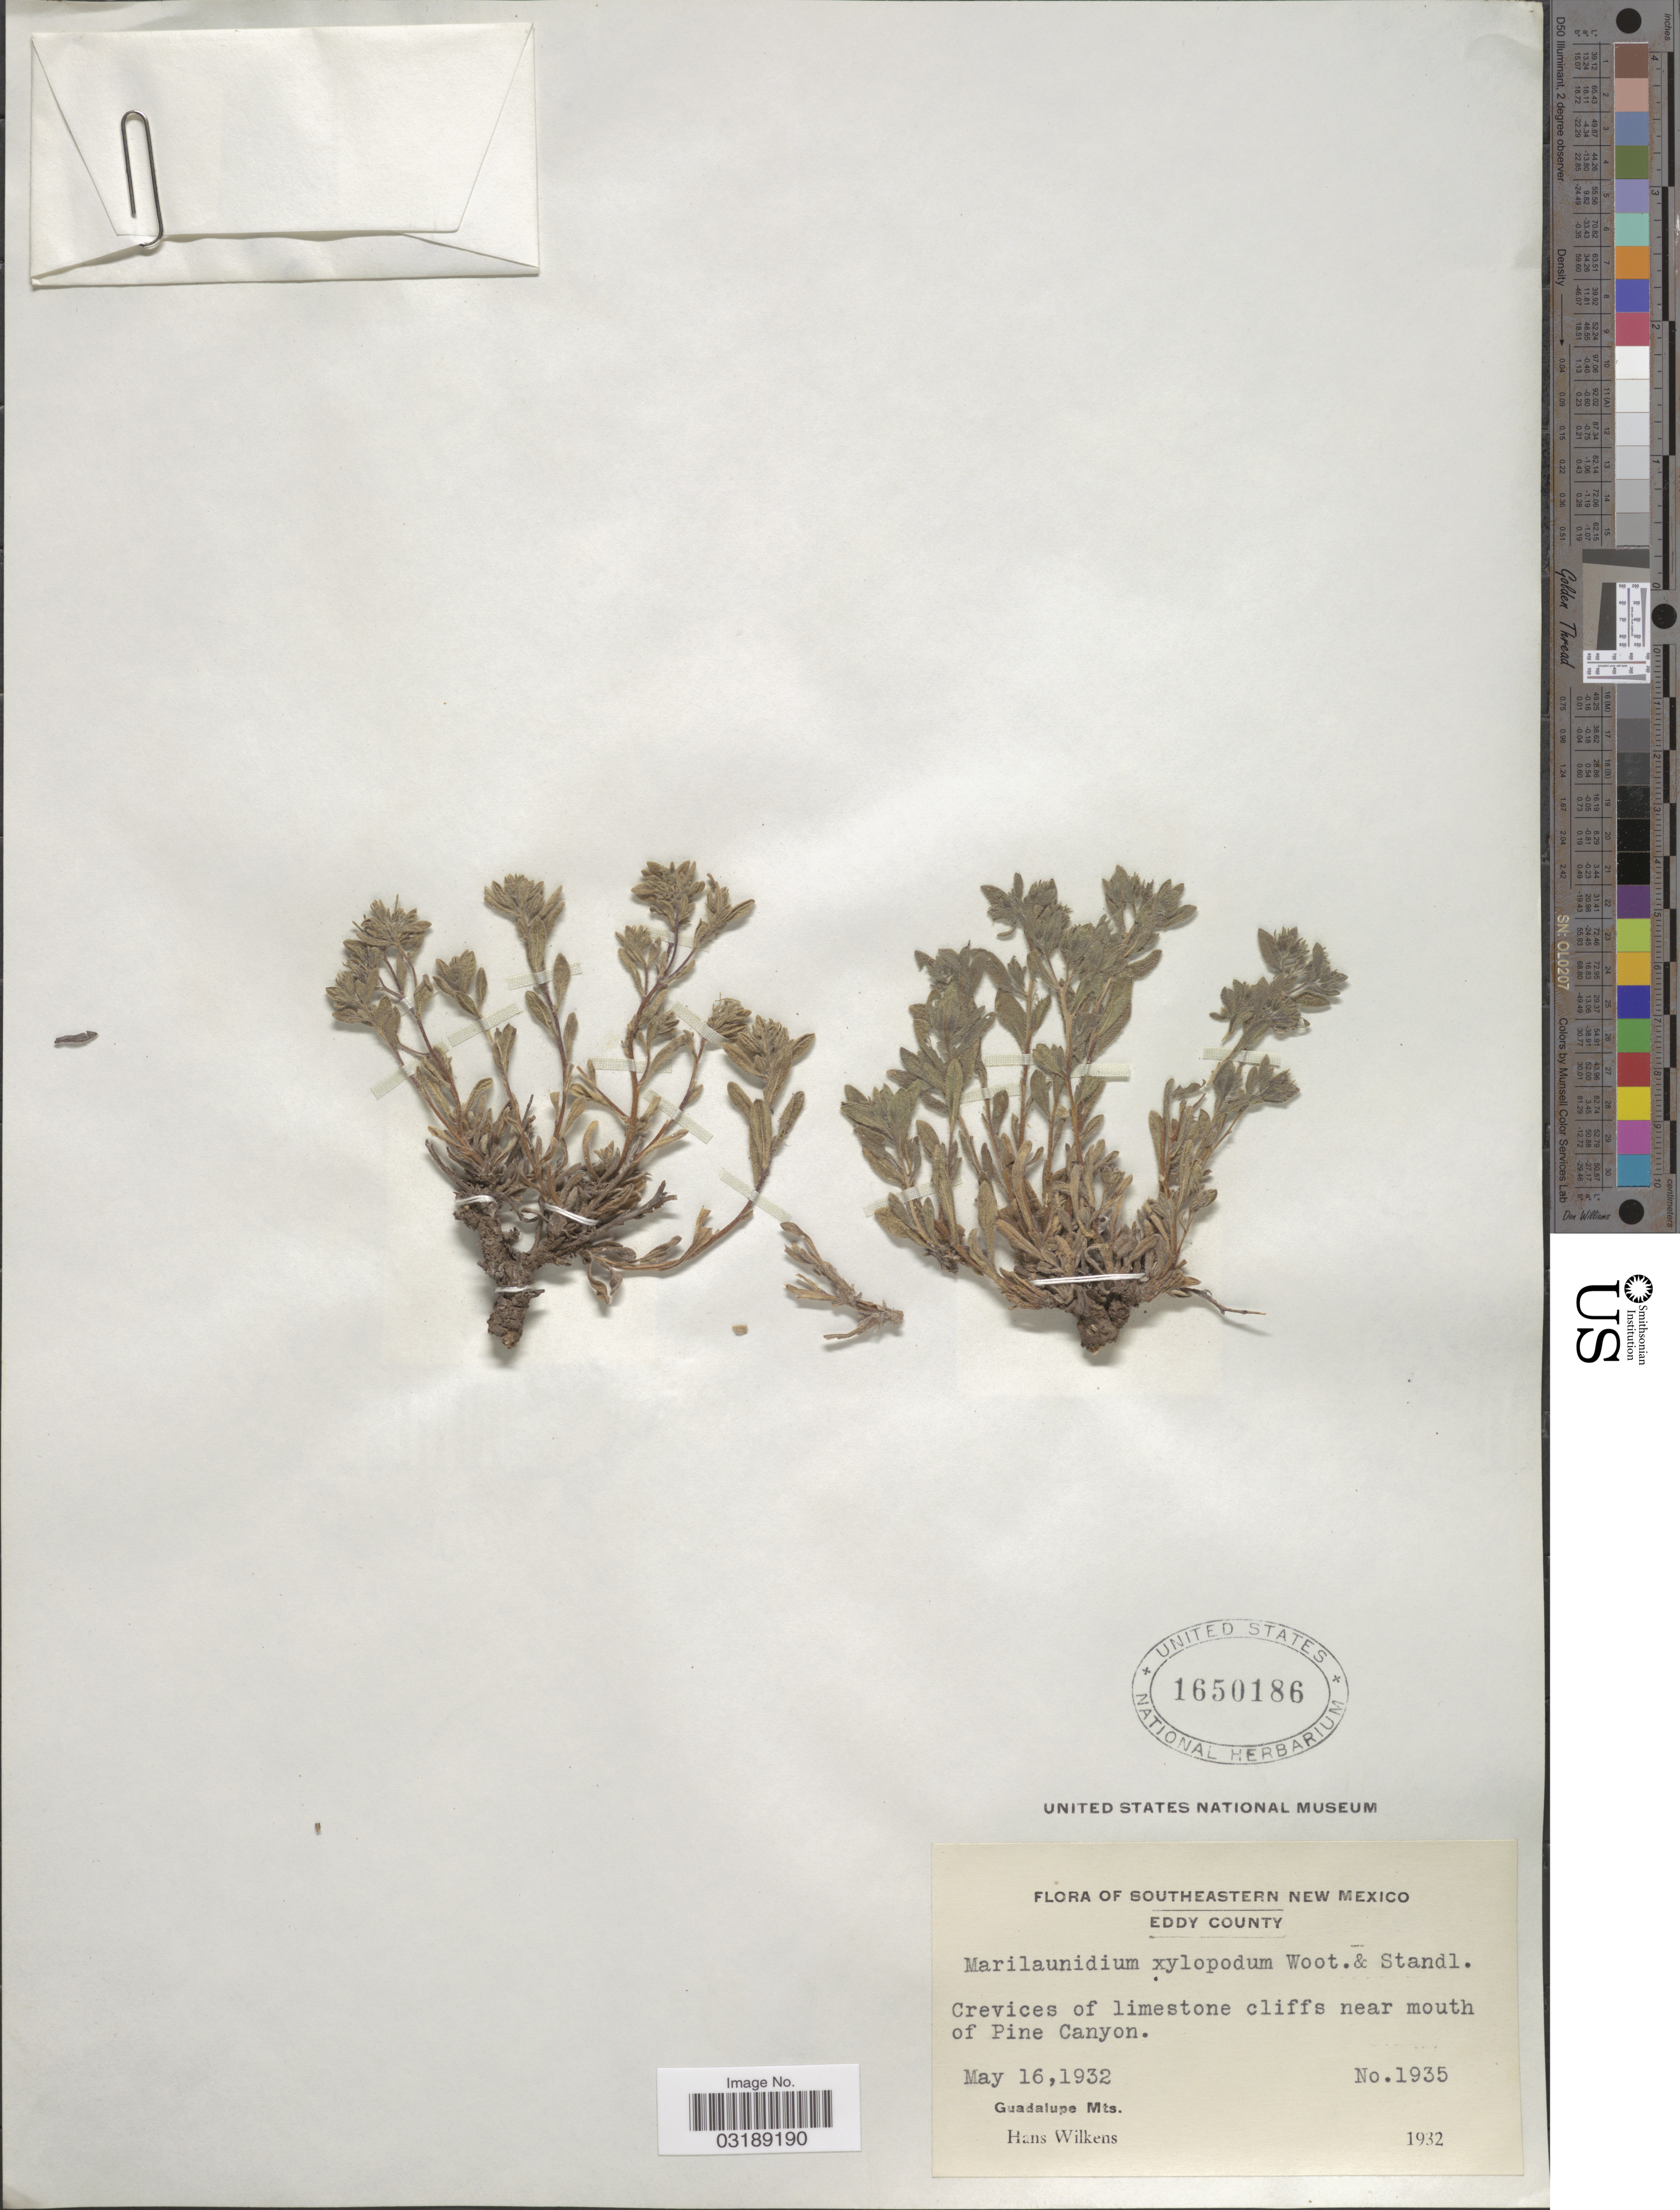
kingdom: Plantae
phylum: Tracheophyta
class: Magnoliopsida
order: Boraginales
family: Namaceae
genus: Nama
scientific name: Nama xylopoda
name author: (Wooton & Standl.) C.L. Hitchc.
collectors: H. Wilkens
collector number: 1935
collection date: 1932-05-16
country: United States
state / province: New Mexico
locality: Southeastern New Mexico, Eddy County, Crevices of limestone cliffs near mouth of Pine Canyon, Guadalupe Mts.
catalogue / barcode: US 1650186